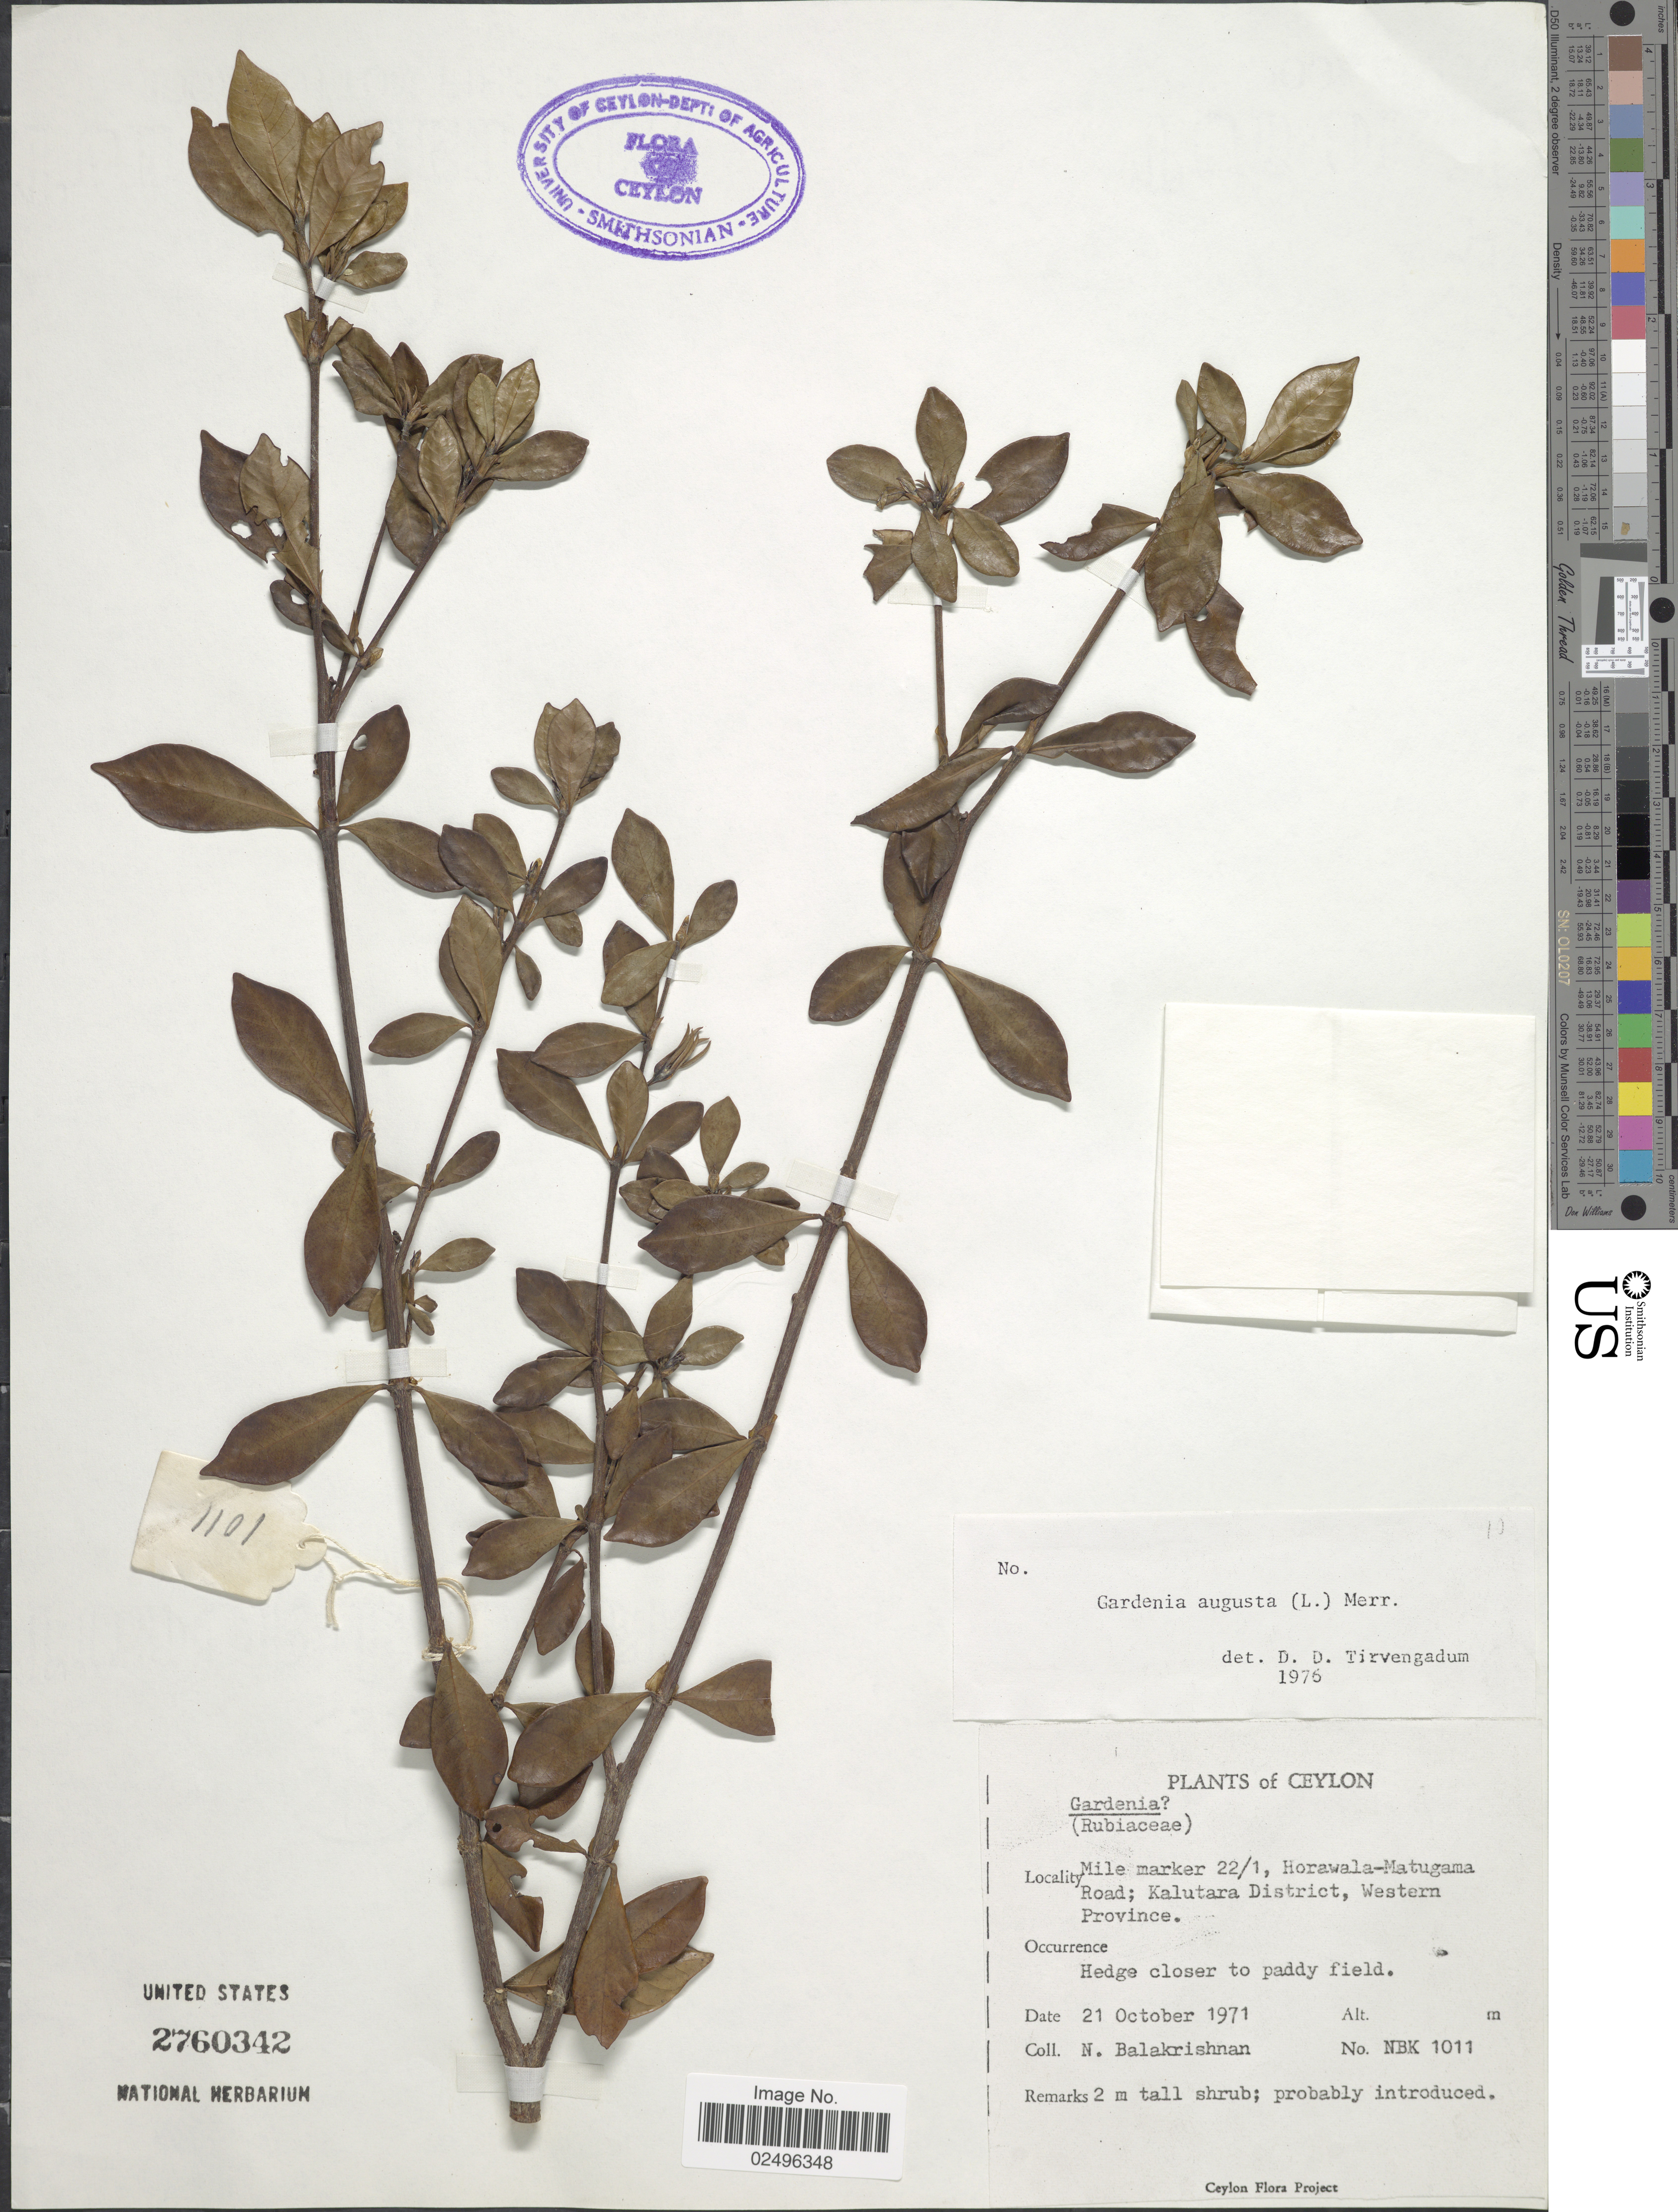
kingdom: Plantae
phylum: Tracheophyta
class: Magnoliopsida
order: Gentianales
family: Rubiaceae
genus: Gardenia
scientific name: Gardenia augusta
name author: (L.) Merr.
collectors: N. Balakrishnan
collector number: NBK1011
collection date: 1971-10-21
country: Sri Lanka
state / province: Western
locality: Ceylon. Mile marker 22/1, Horawala-Matugama Road, Kalutara District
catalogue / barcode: US 2760342